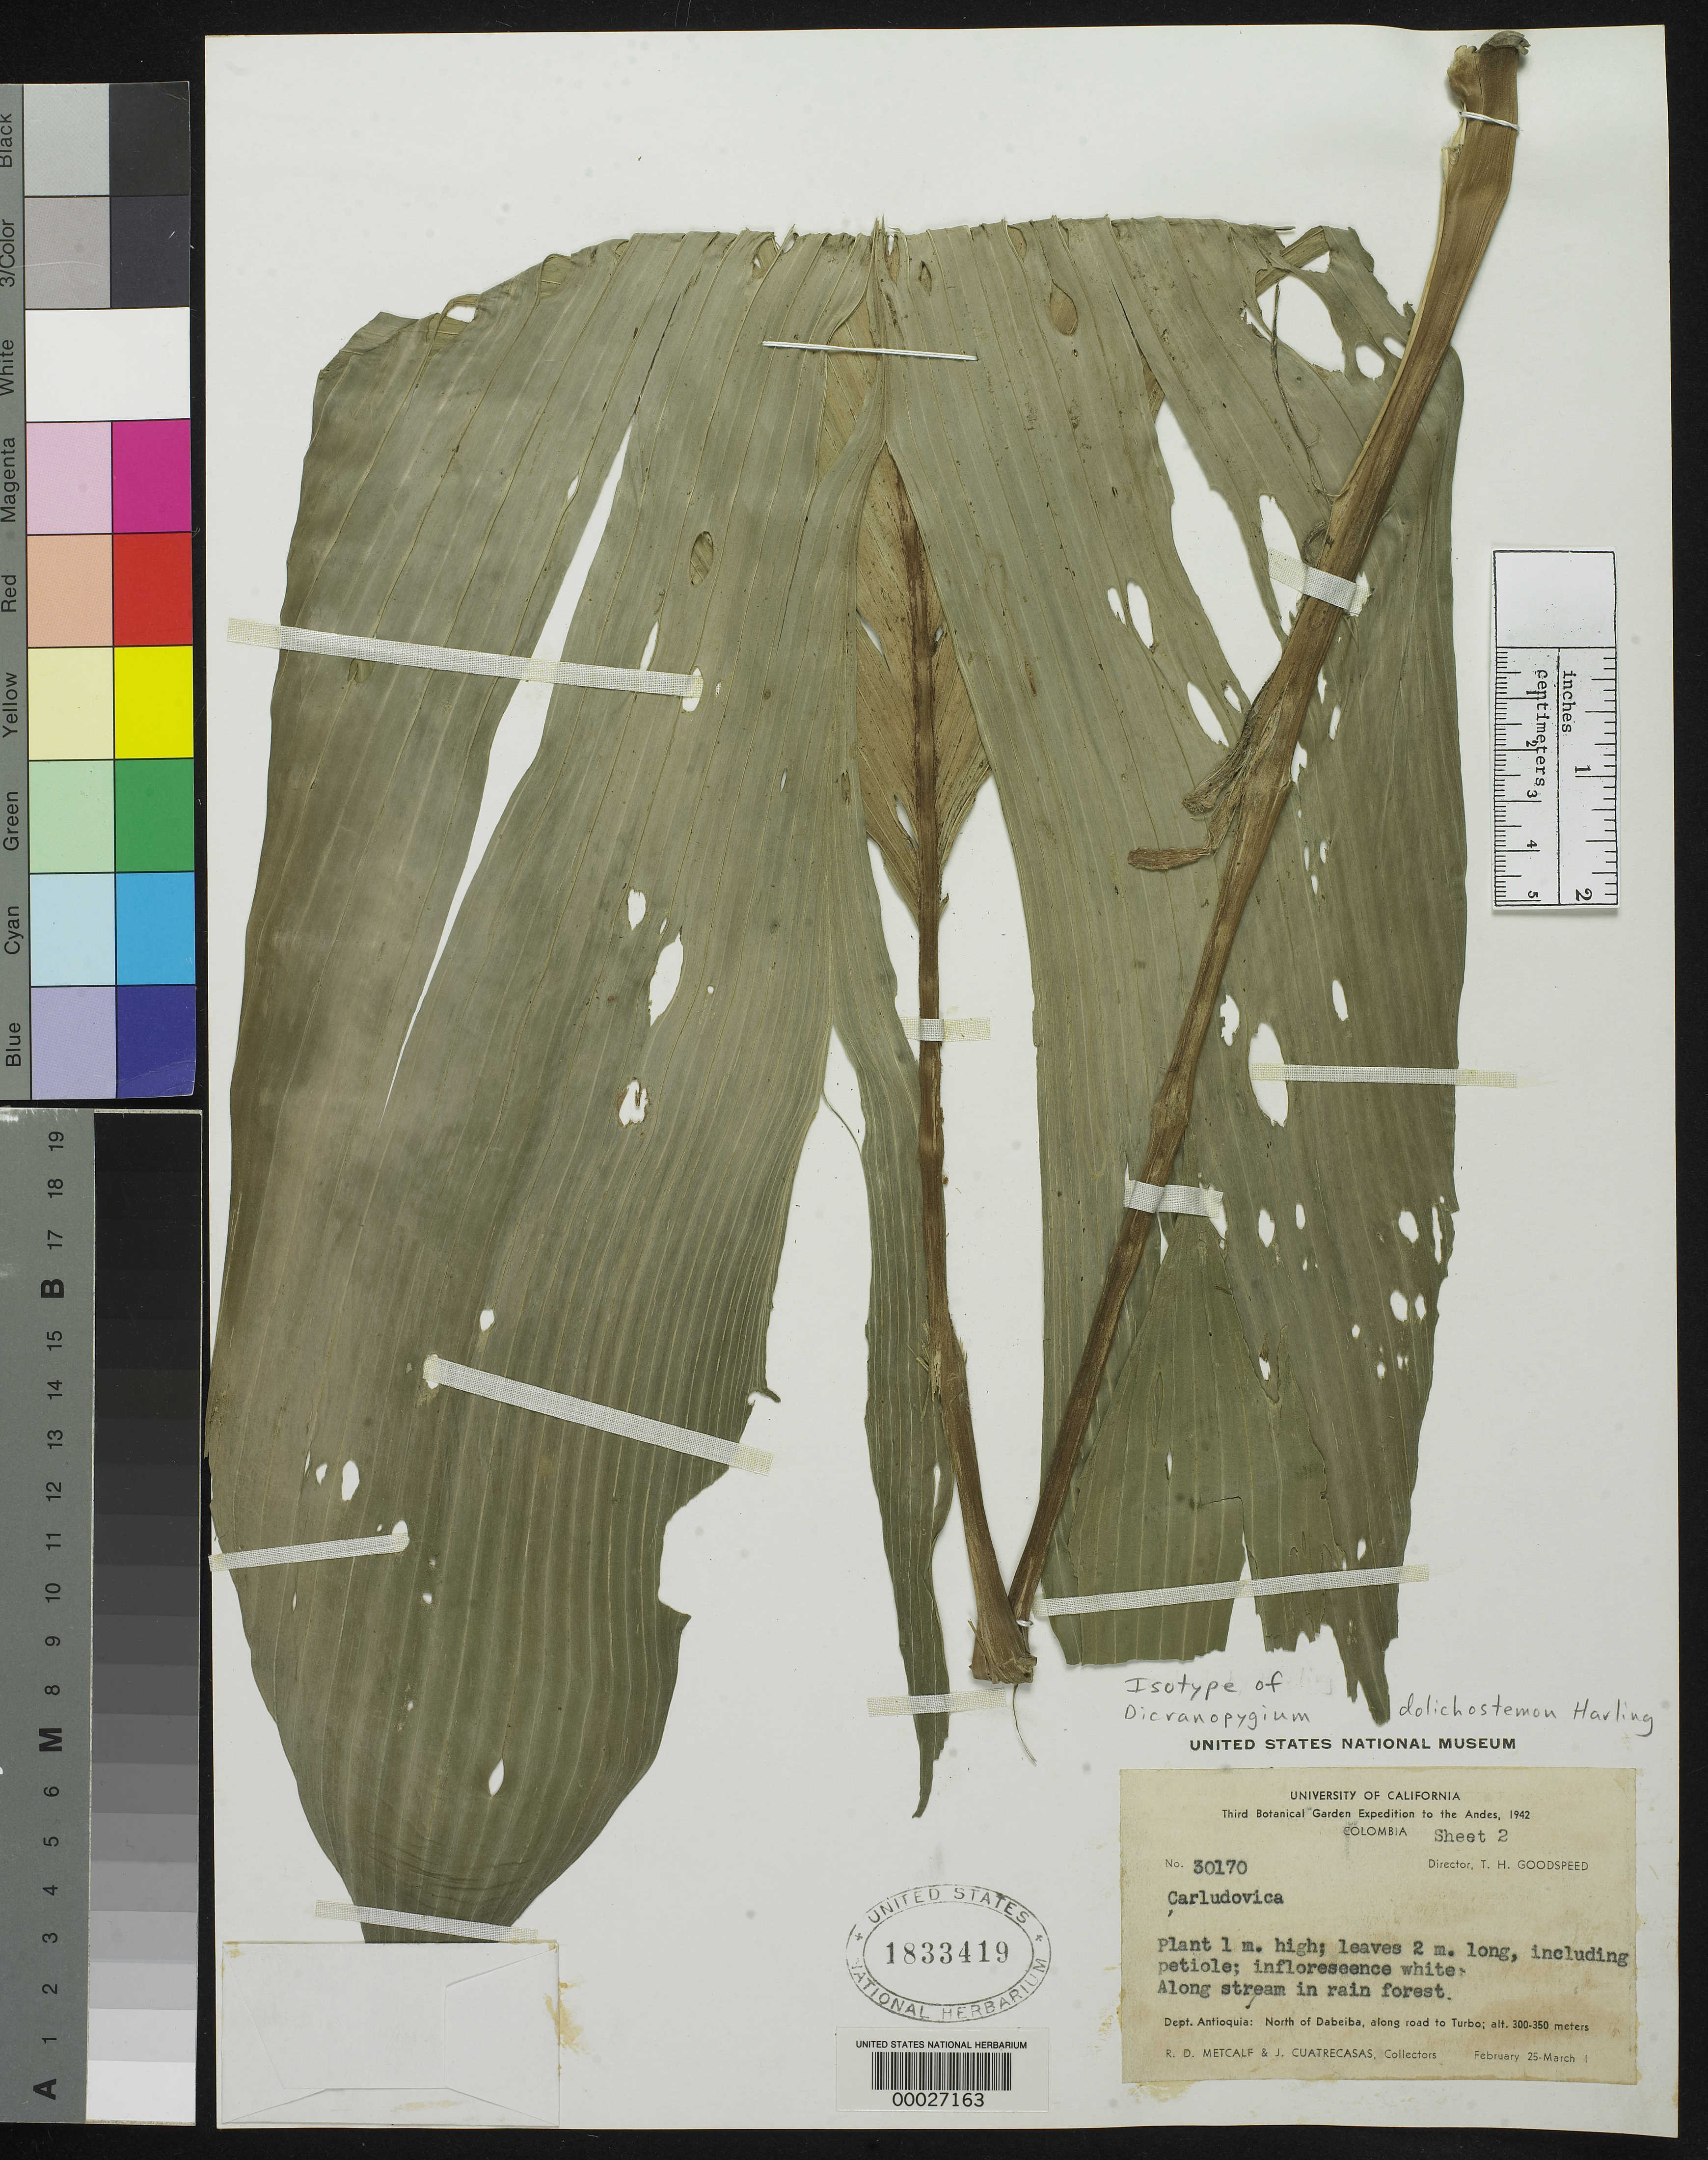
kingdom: Plantae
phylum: Tracheophyta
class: Liliopsida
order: Pandanales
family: Cyclanthaceae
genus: Dicranopygium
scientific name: Dicranopygium dolichstemon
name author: Harling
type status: Isotype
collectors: R. D. Metcalf & J. Cuatrecasas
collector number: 30170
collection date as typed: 25 Feb 1942 to 01 Mar 1942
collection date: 1942-02-25/1942-03-01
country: Colombia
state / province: Antioquia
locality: N of Dabeiba along road to Turbo.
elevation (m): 300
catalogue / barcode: US 1833419